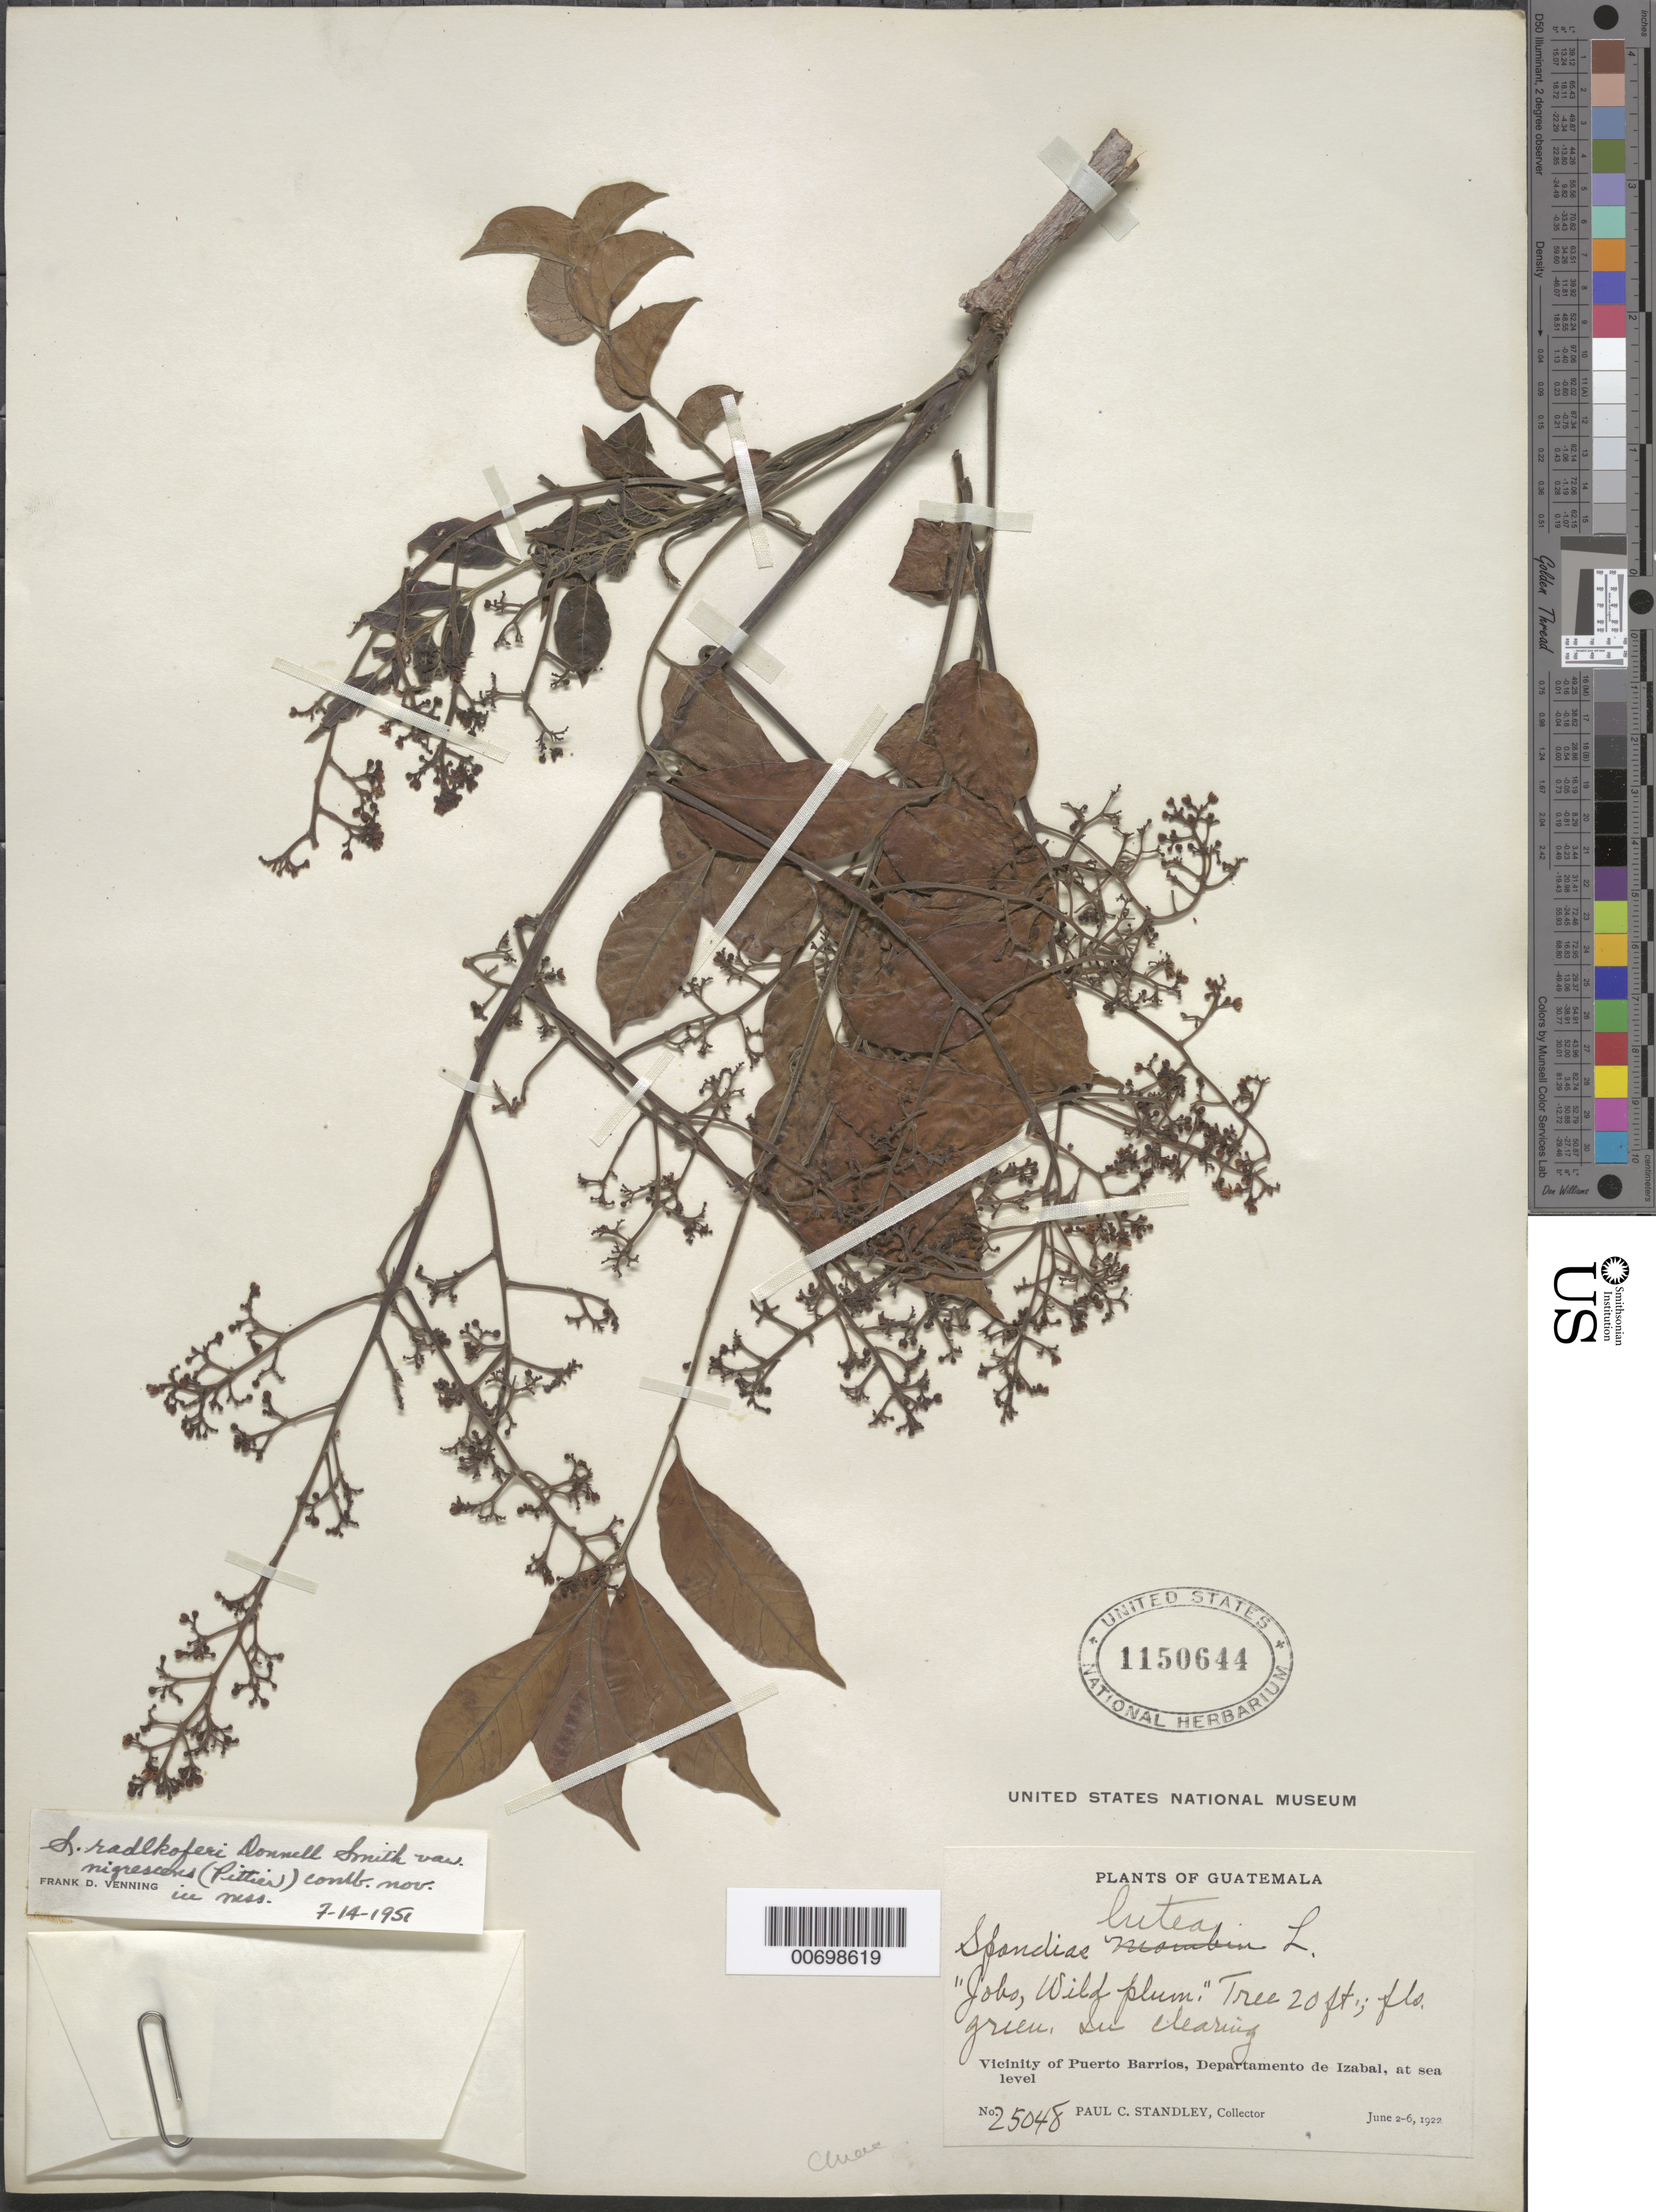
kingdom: Plantae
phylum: Tracheophyta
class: Magnoliopsida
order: Sapindales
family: Anacardiaceae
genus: Spondias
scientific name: Spondias radlkoferi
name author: Donn. Sm.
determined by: Mitchell, John D.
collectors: P. C. Standley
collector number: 25048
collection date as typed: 02 Jun 1922 or 06 Feb 1922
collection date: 1922-02-06 or 1922-06-02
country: Guatemala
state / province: Izabal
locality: Vicinity of Puerto Barrios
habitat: In clearing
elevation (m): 0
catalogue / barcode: US 1150644